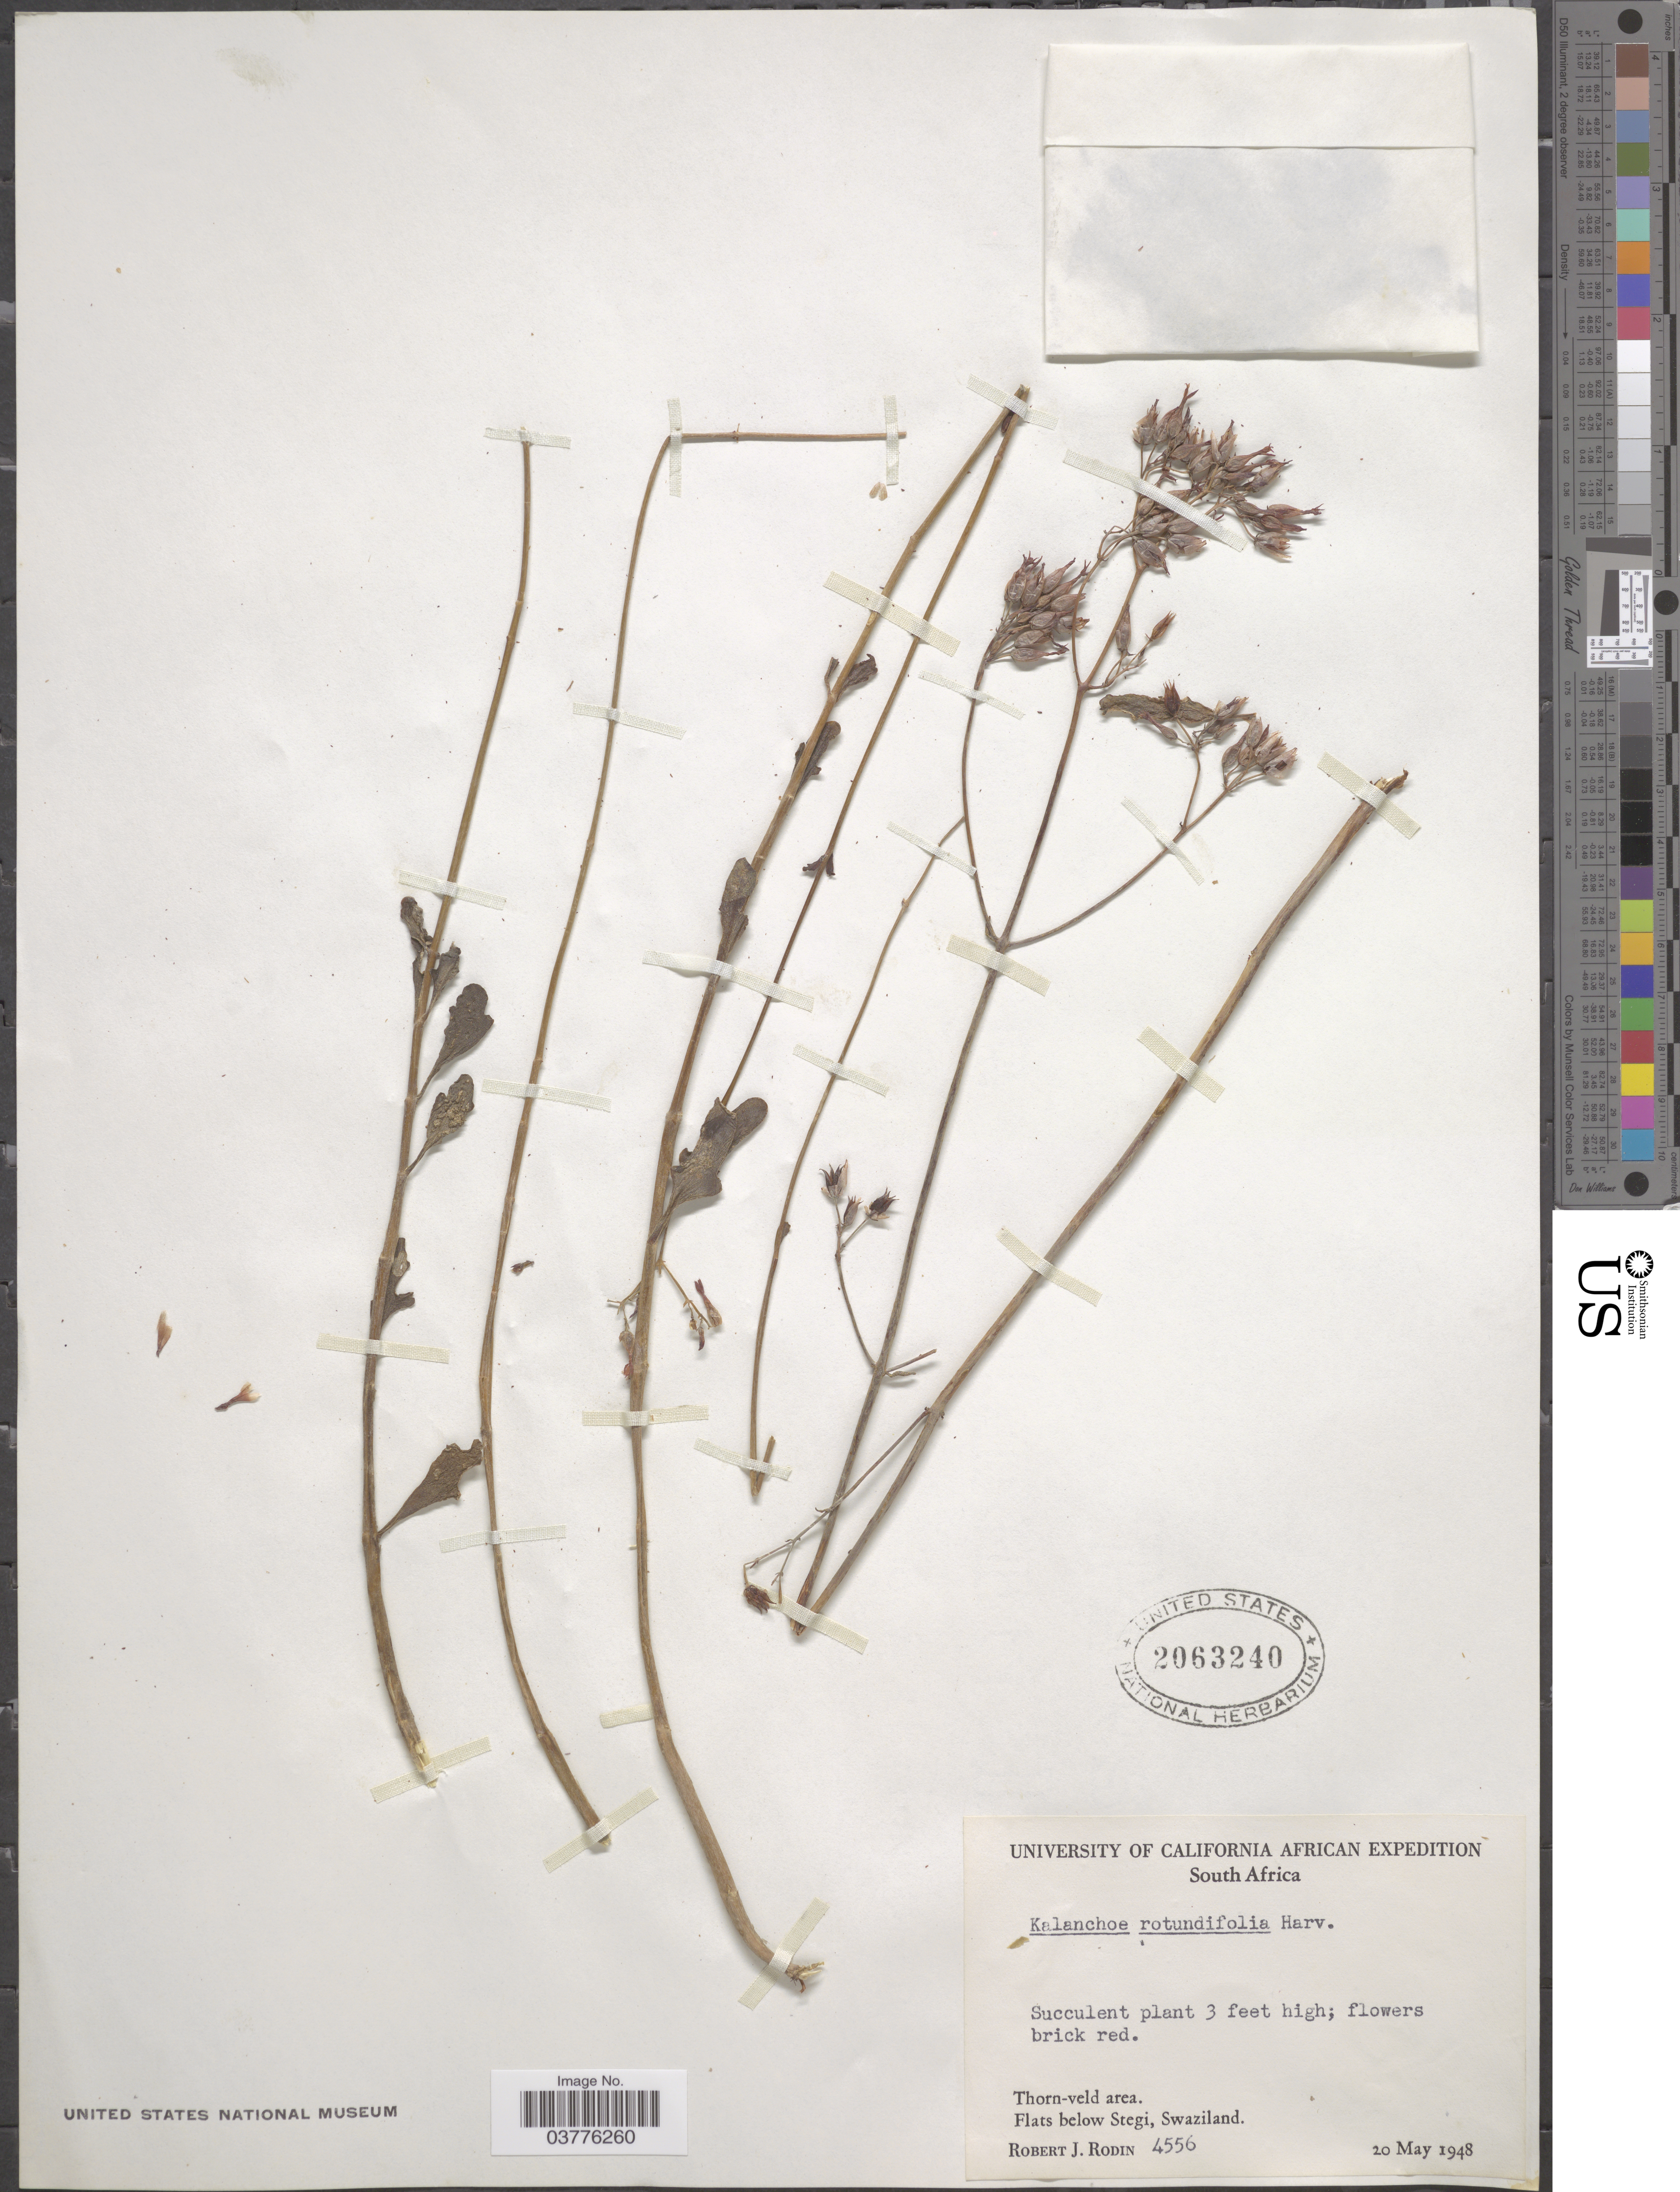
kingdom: Plantae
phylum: Tracheophyta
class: Magnoliopsida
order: Saxifragales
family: Crassulaceae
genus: Kalanchoe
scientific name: Kalanchoe rotundifolia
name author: (Haw.) Haw.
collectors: R. J. Rodin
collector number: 4556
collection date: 1948-05-20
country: Eswatini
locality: Flats below Stegi.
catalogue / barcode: US 2063240